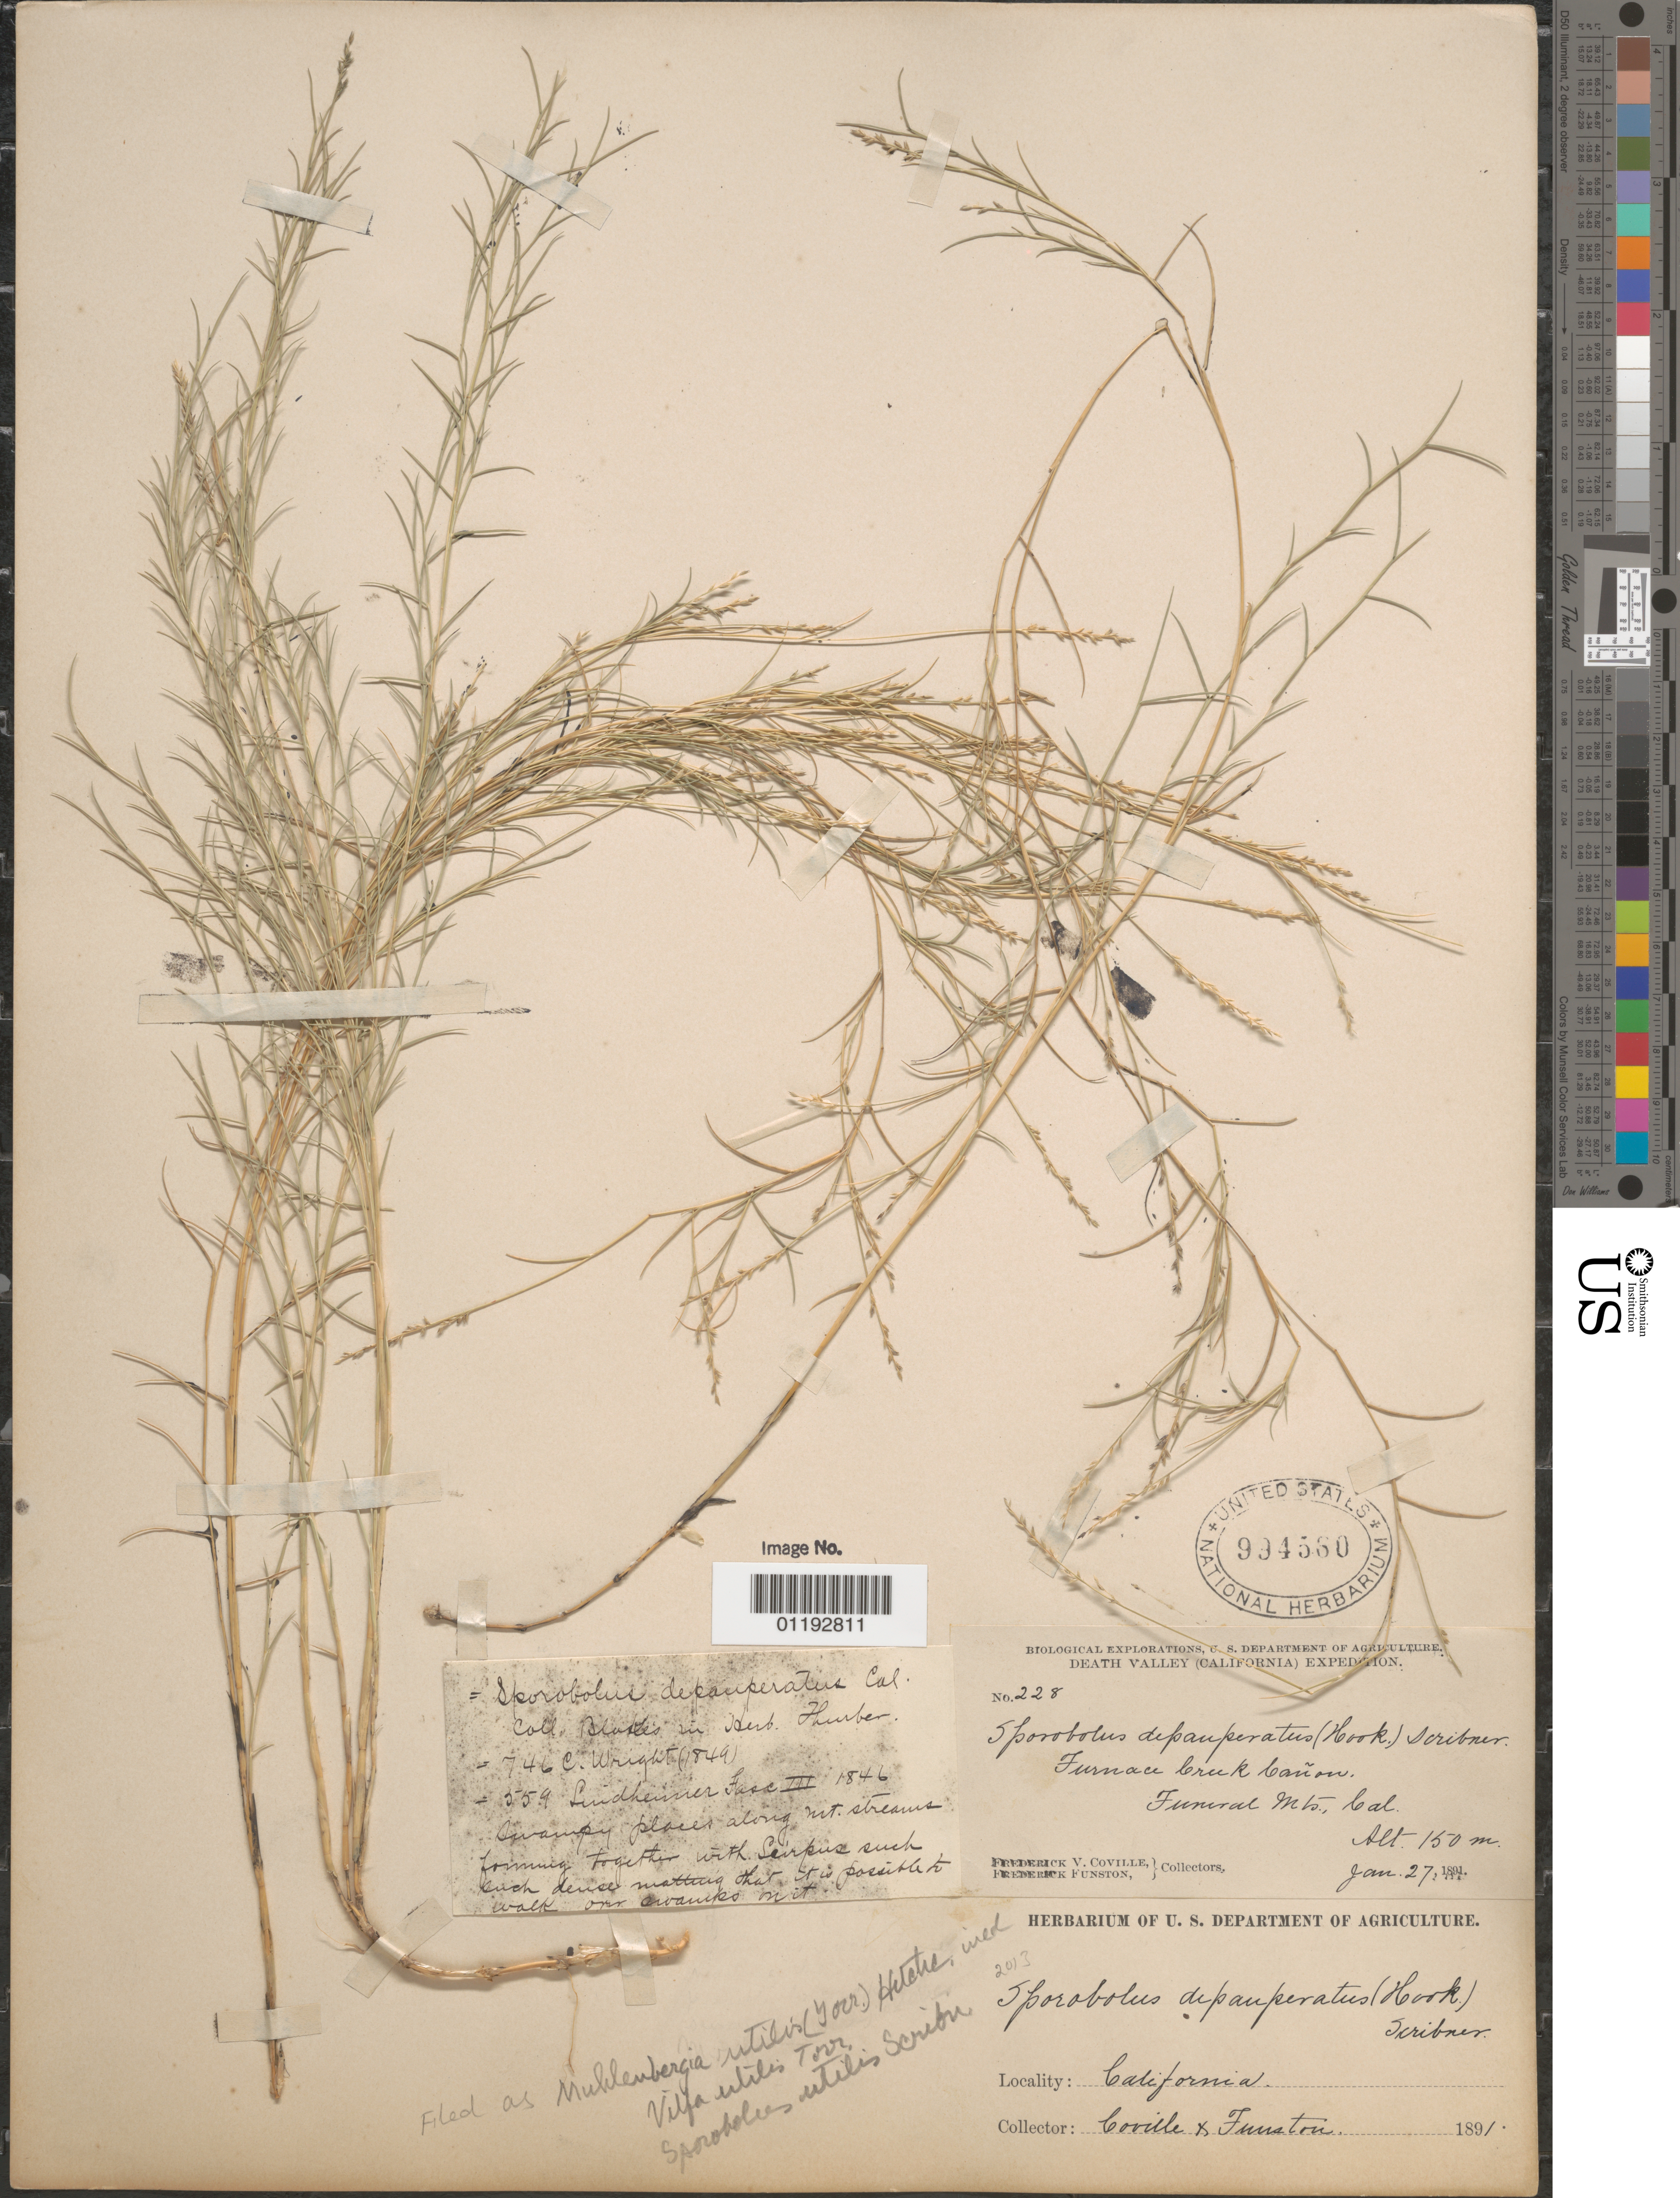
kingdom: Plantae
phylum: Tracheophyta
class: Liliopsida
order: Poales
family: Poaceae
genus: Muhlenbergia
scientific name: Muhlenbergia utilis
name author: (Torr.) Hitchc.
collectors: F. V. Coville & F. Funston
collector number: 228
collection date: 1891-01-27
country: United States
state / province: California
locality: Furnace Creek Canyon, Funeral Moutains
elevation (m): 150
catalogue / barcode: US 994580